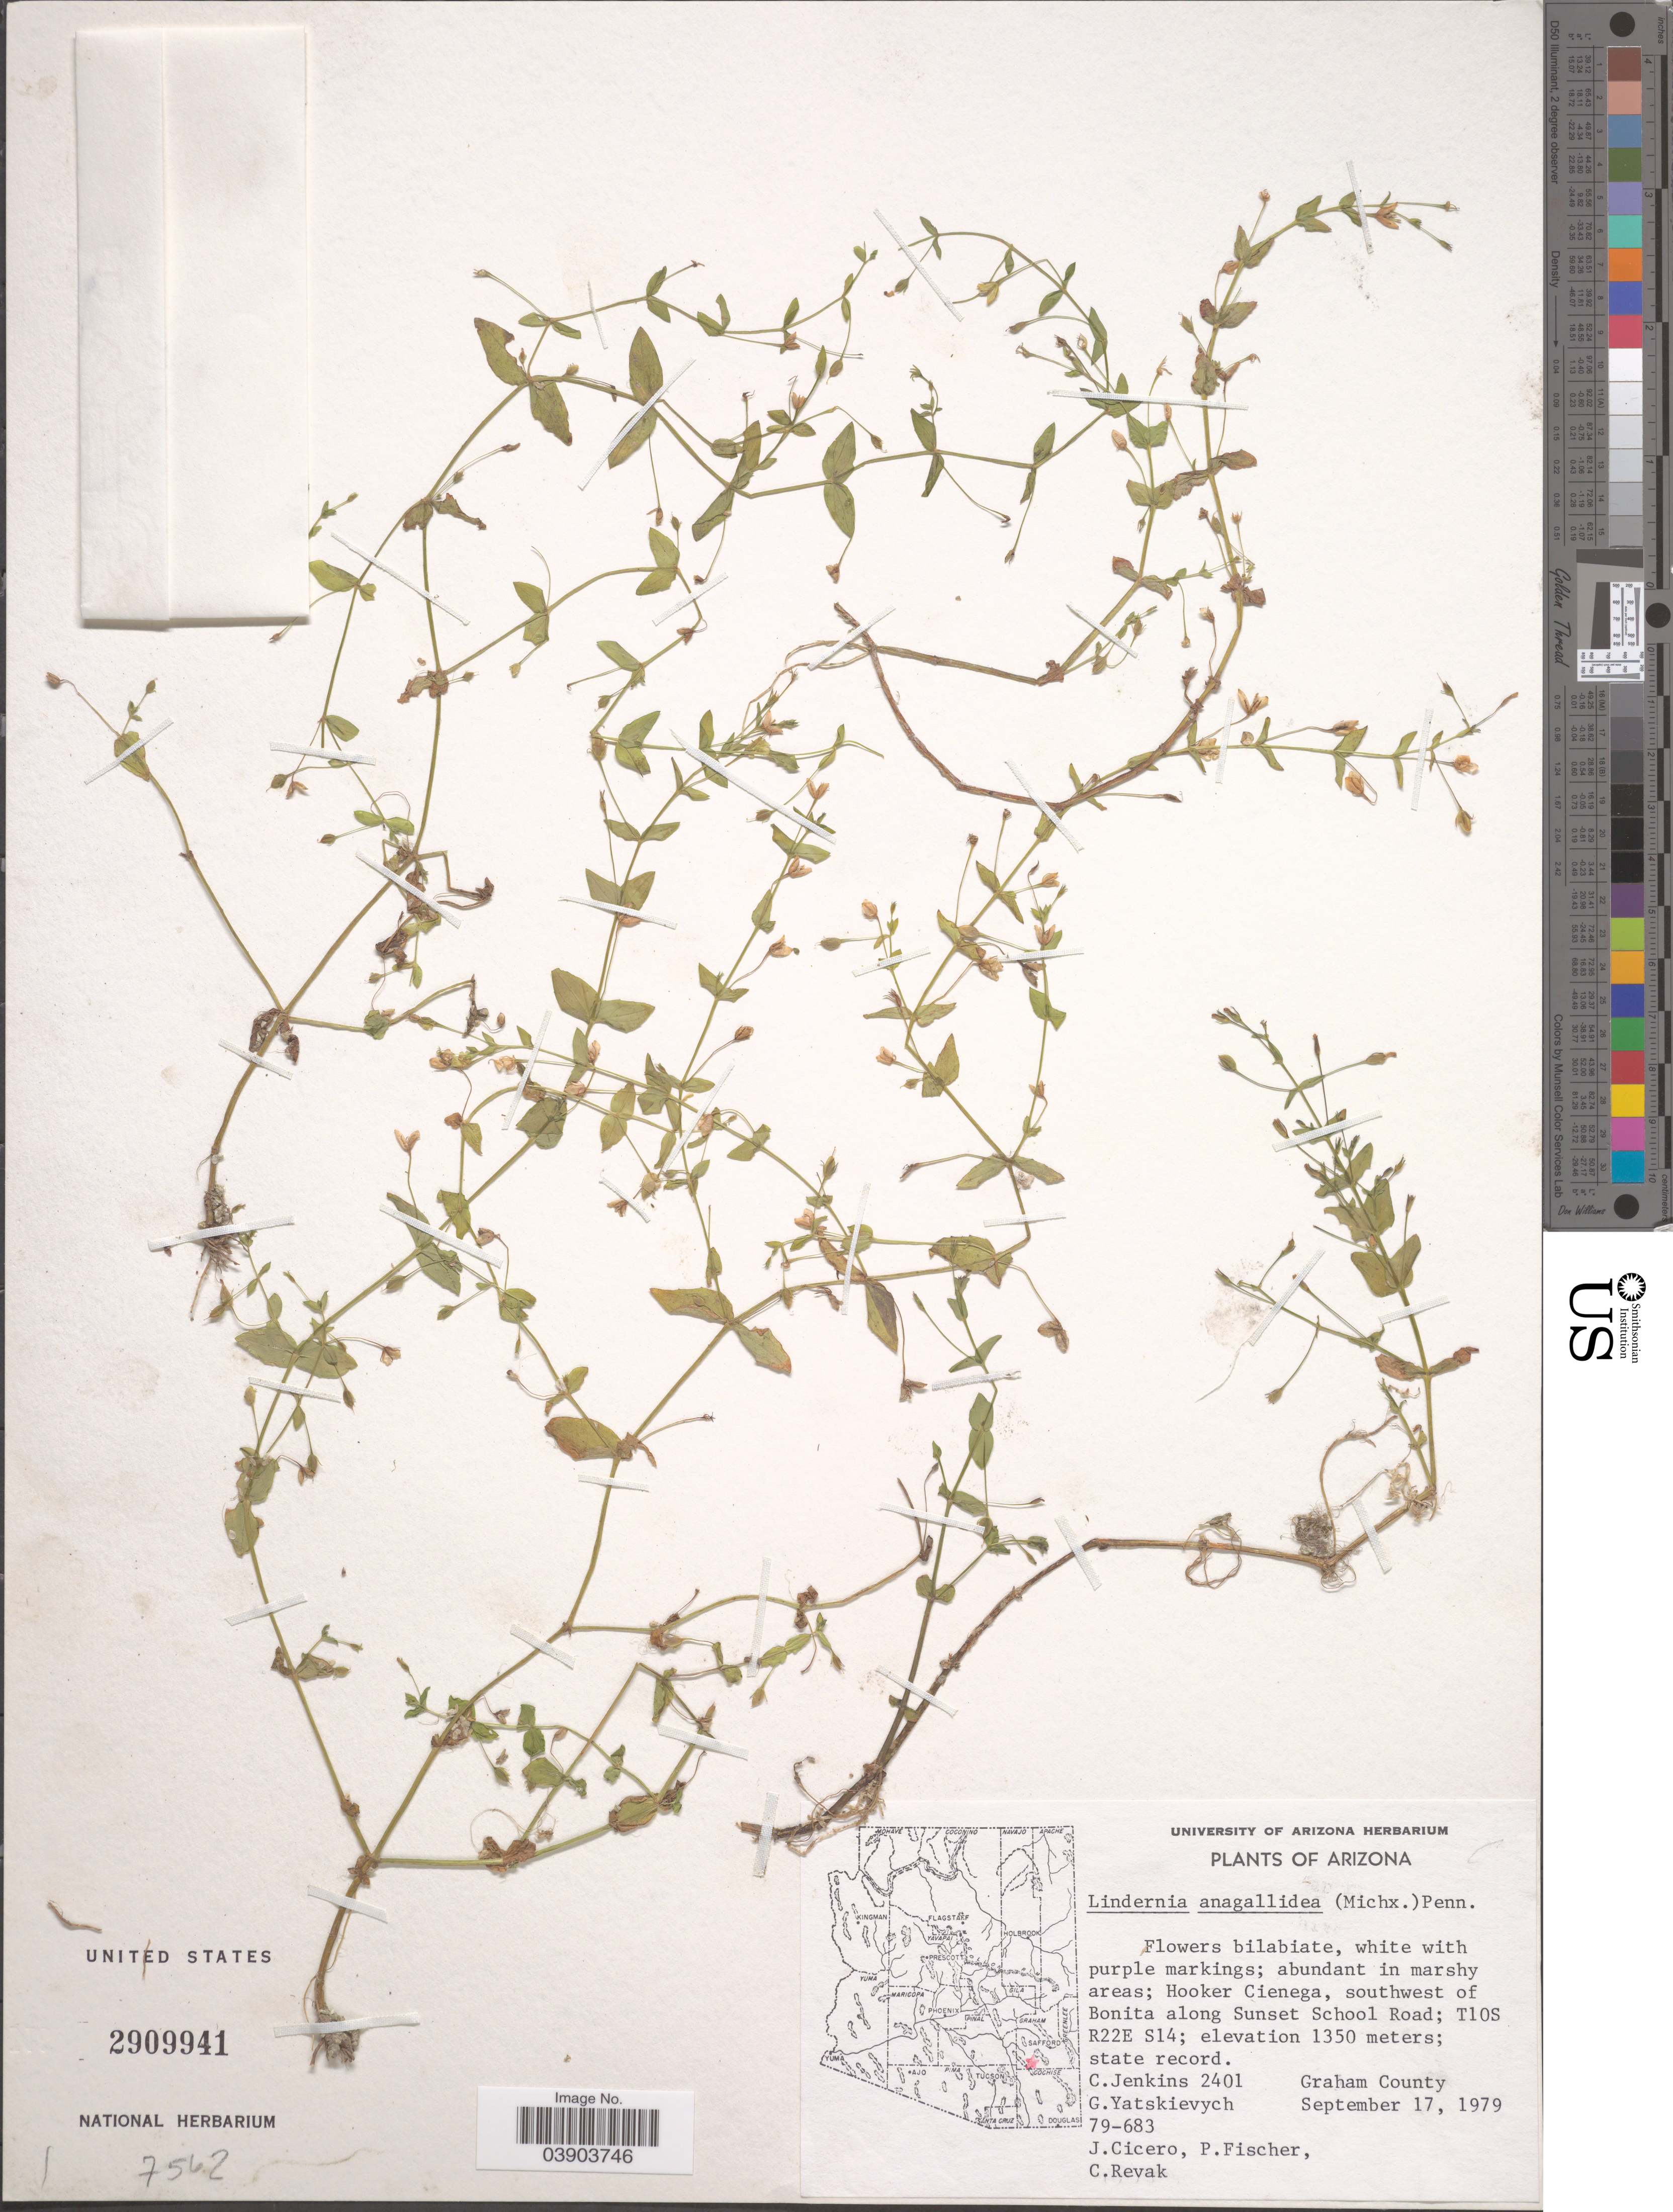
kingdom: Plantae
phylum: Tracheophyta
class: Magnoliopsida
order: Lamiales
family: Linderniaceae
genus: Lindernia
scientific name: Lindernia anagallidea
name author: (Michx.) Pennell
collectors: C. Jenkins, G. Yatskievych, J. Cicero, P. Fischer & C. Revak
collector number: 2401/79-683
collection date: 1979-09-17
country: United States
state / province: Arizona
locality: Hooker Cienega, southwest of Bonita along Sunset School Road; T10S R22E S14. Graham County.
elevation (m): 1350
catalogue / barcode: US 2909941